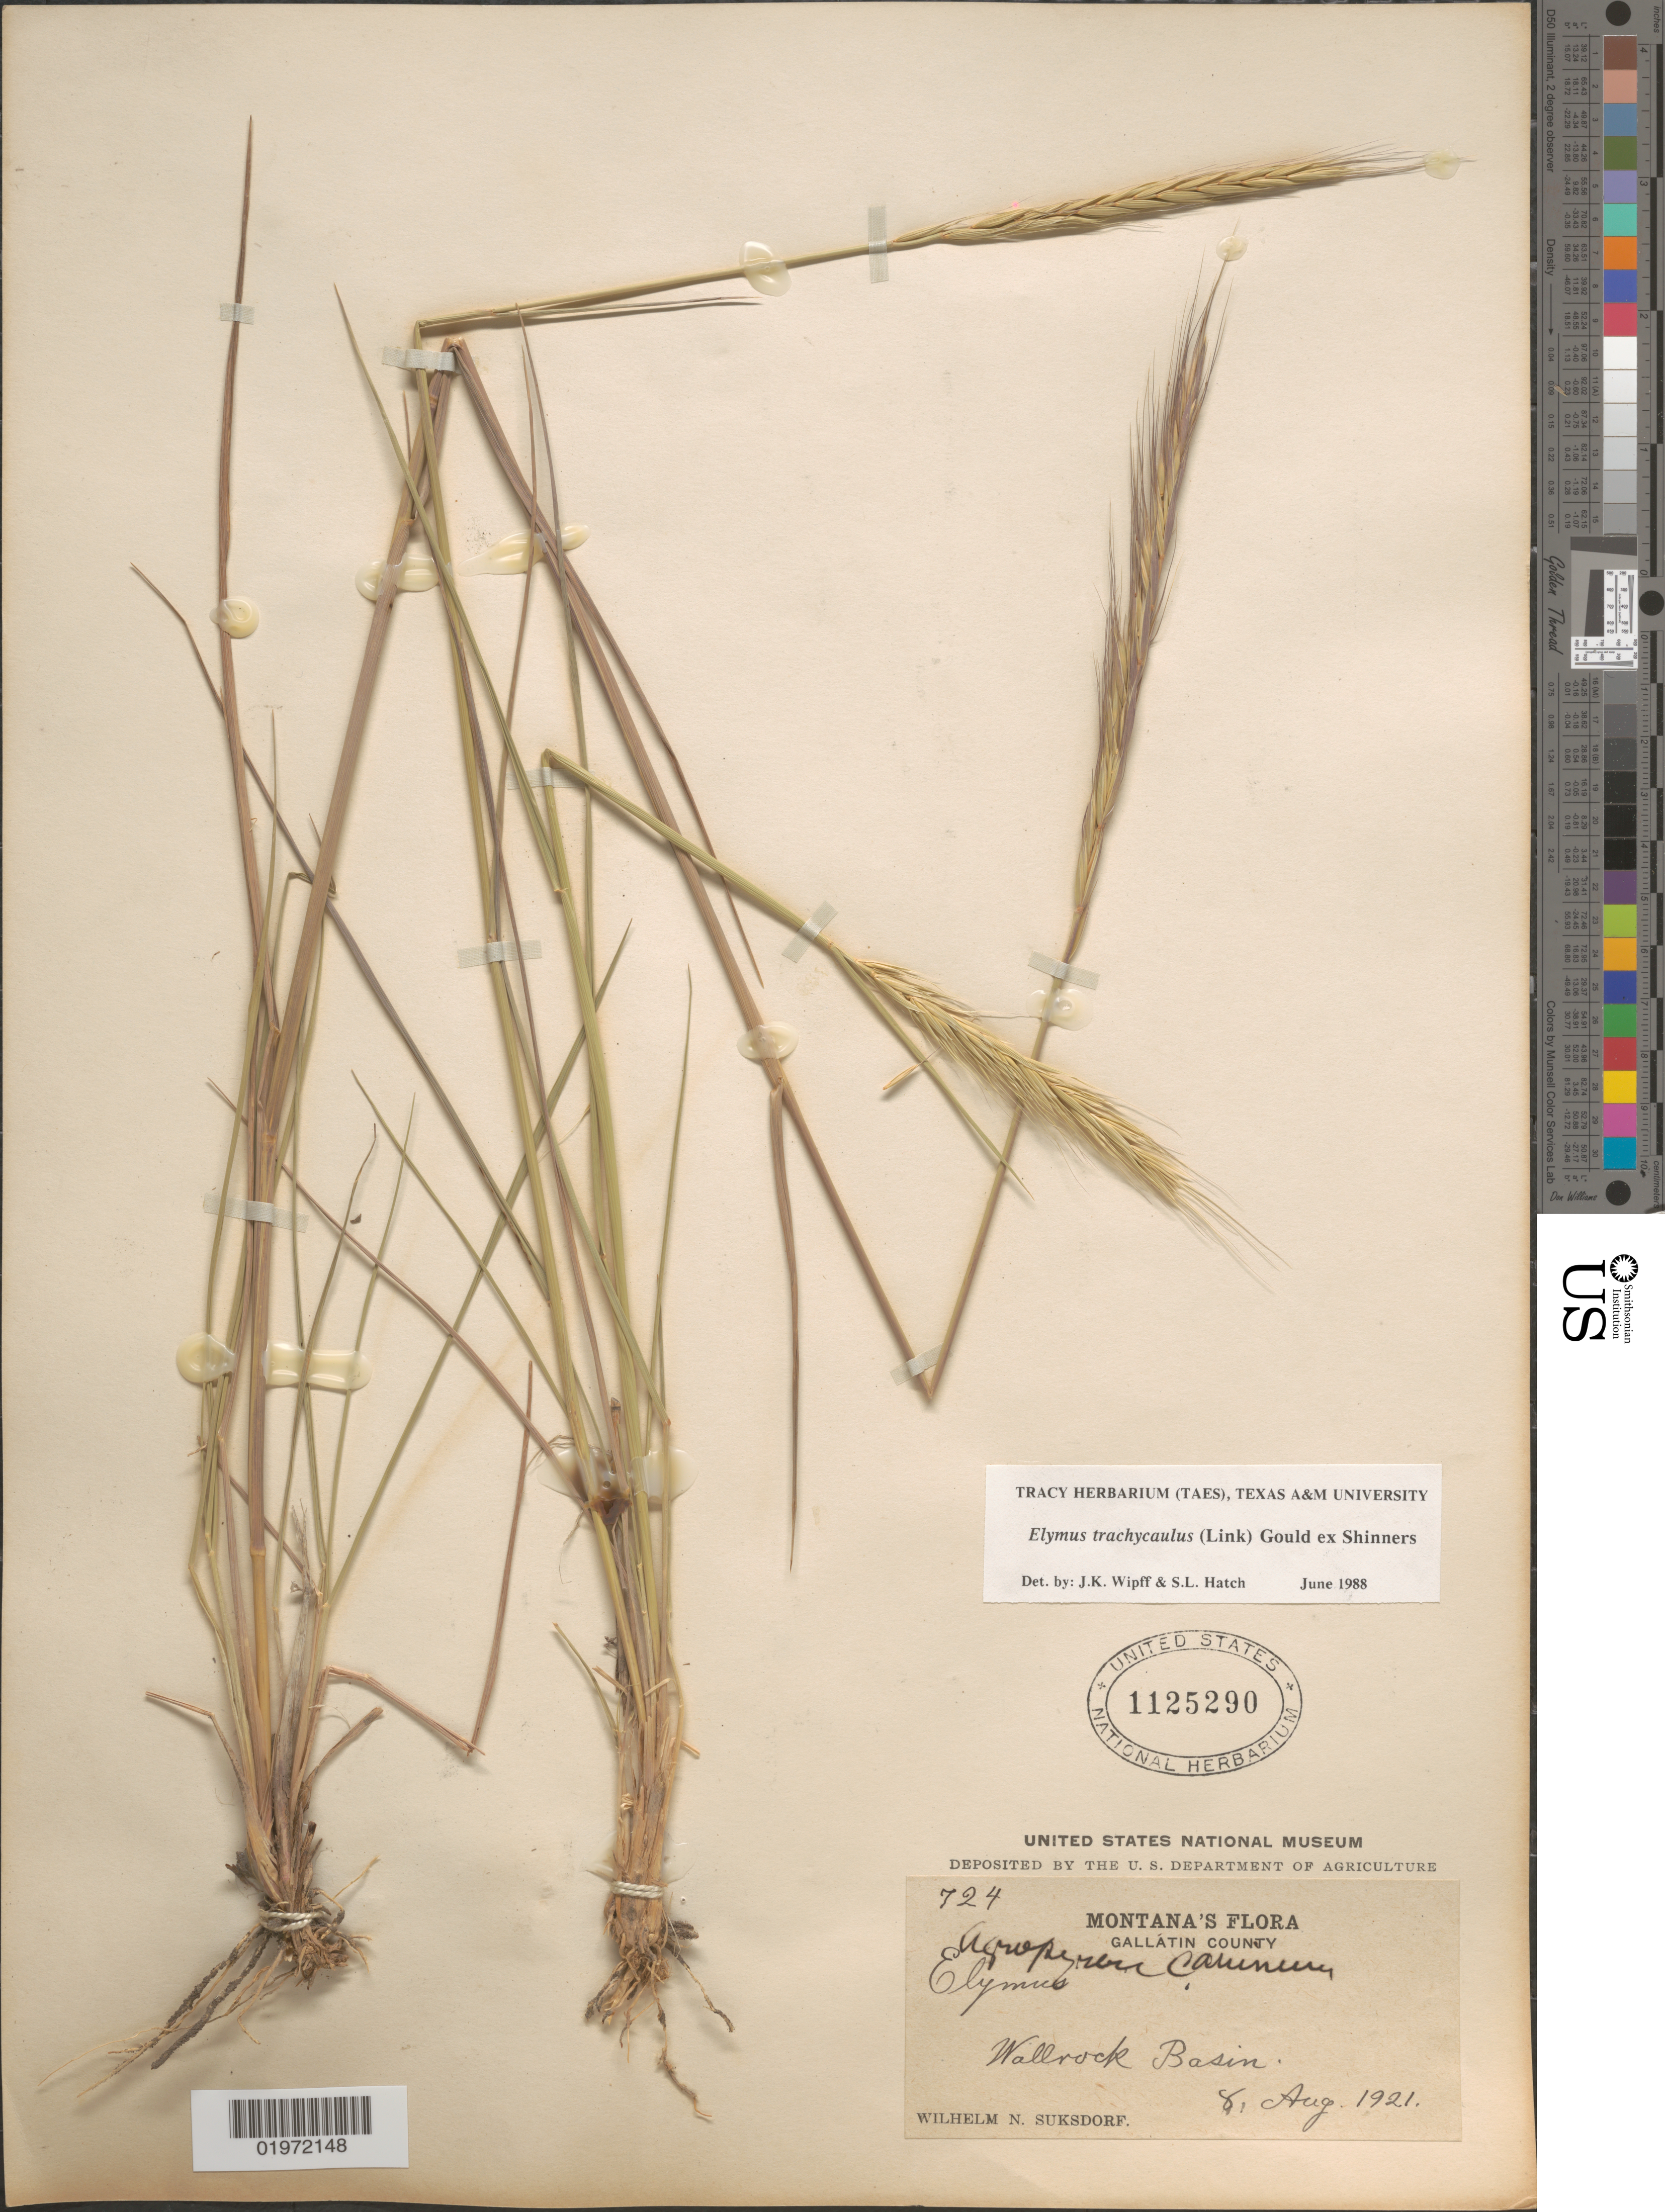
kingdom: Plantae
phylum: Tracheophyta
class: Liliopsida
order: Poales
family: Poaceae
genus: Elymus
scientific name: Elymus trachycaulus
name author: (Link) Gould ex Shinners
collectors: W. N. Suksdorf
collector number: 724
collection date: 1921-08-08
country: United States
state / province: Montana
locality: Gallatin County. Wallrock Basin.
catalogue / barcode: US 1125290